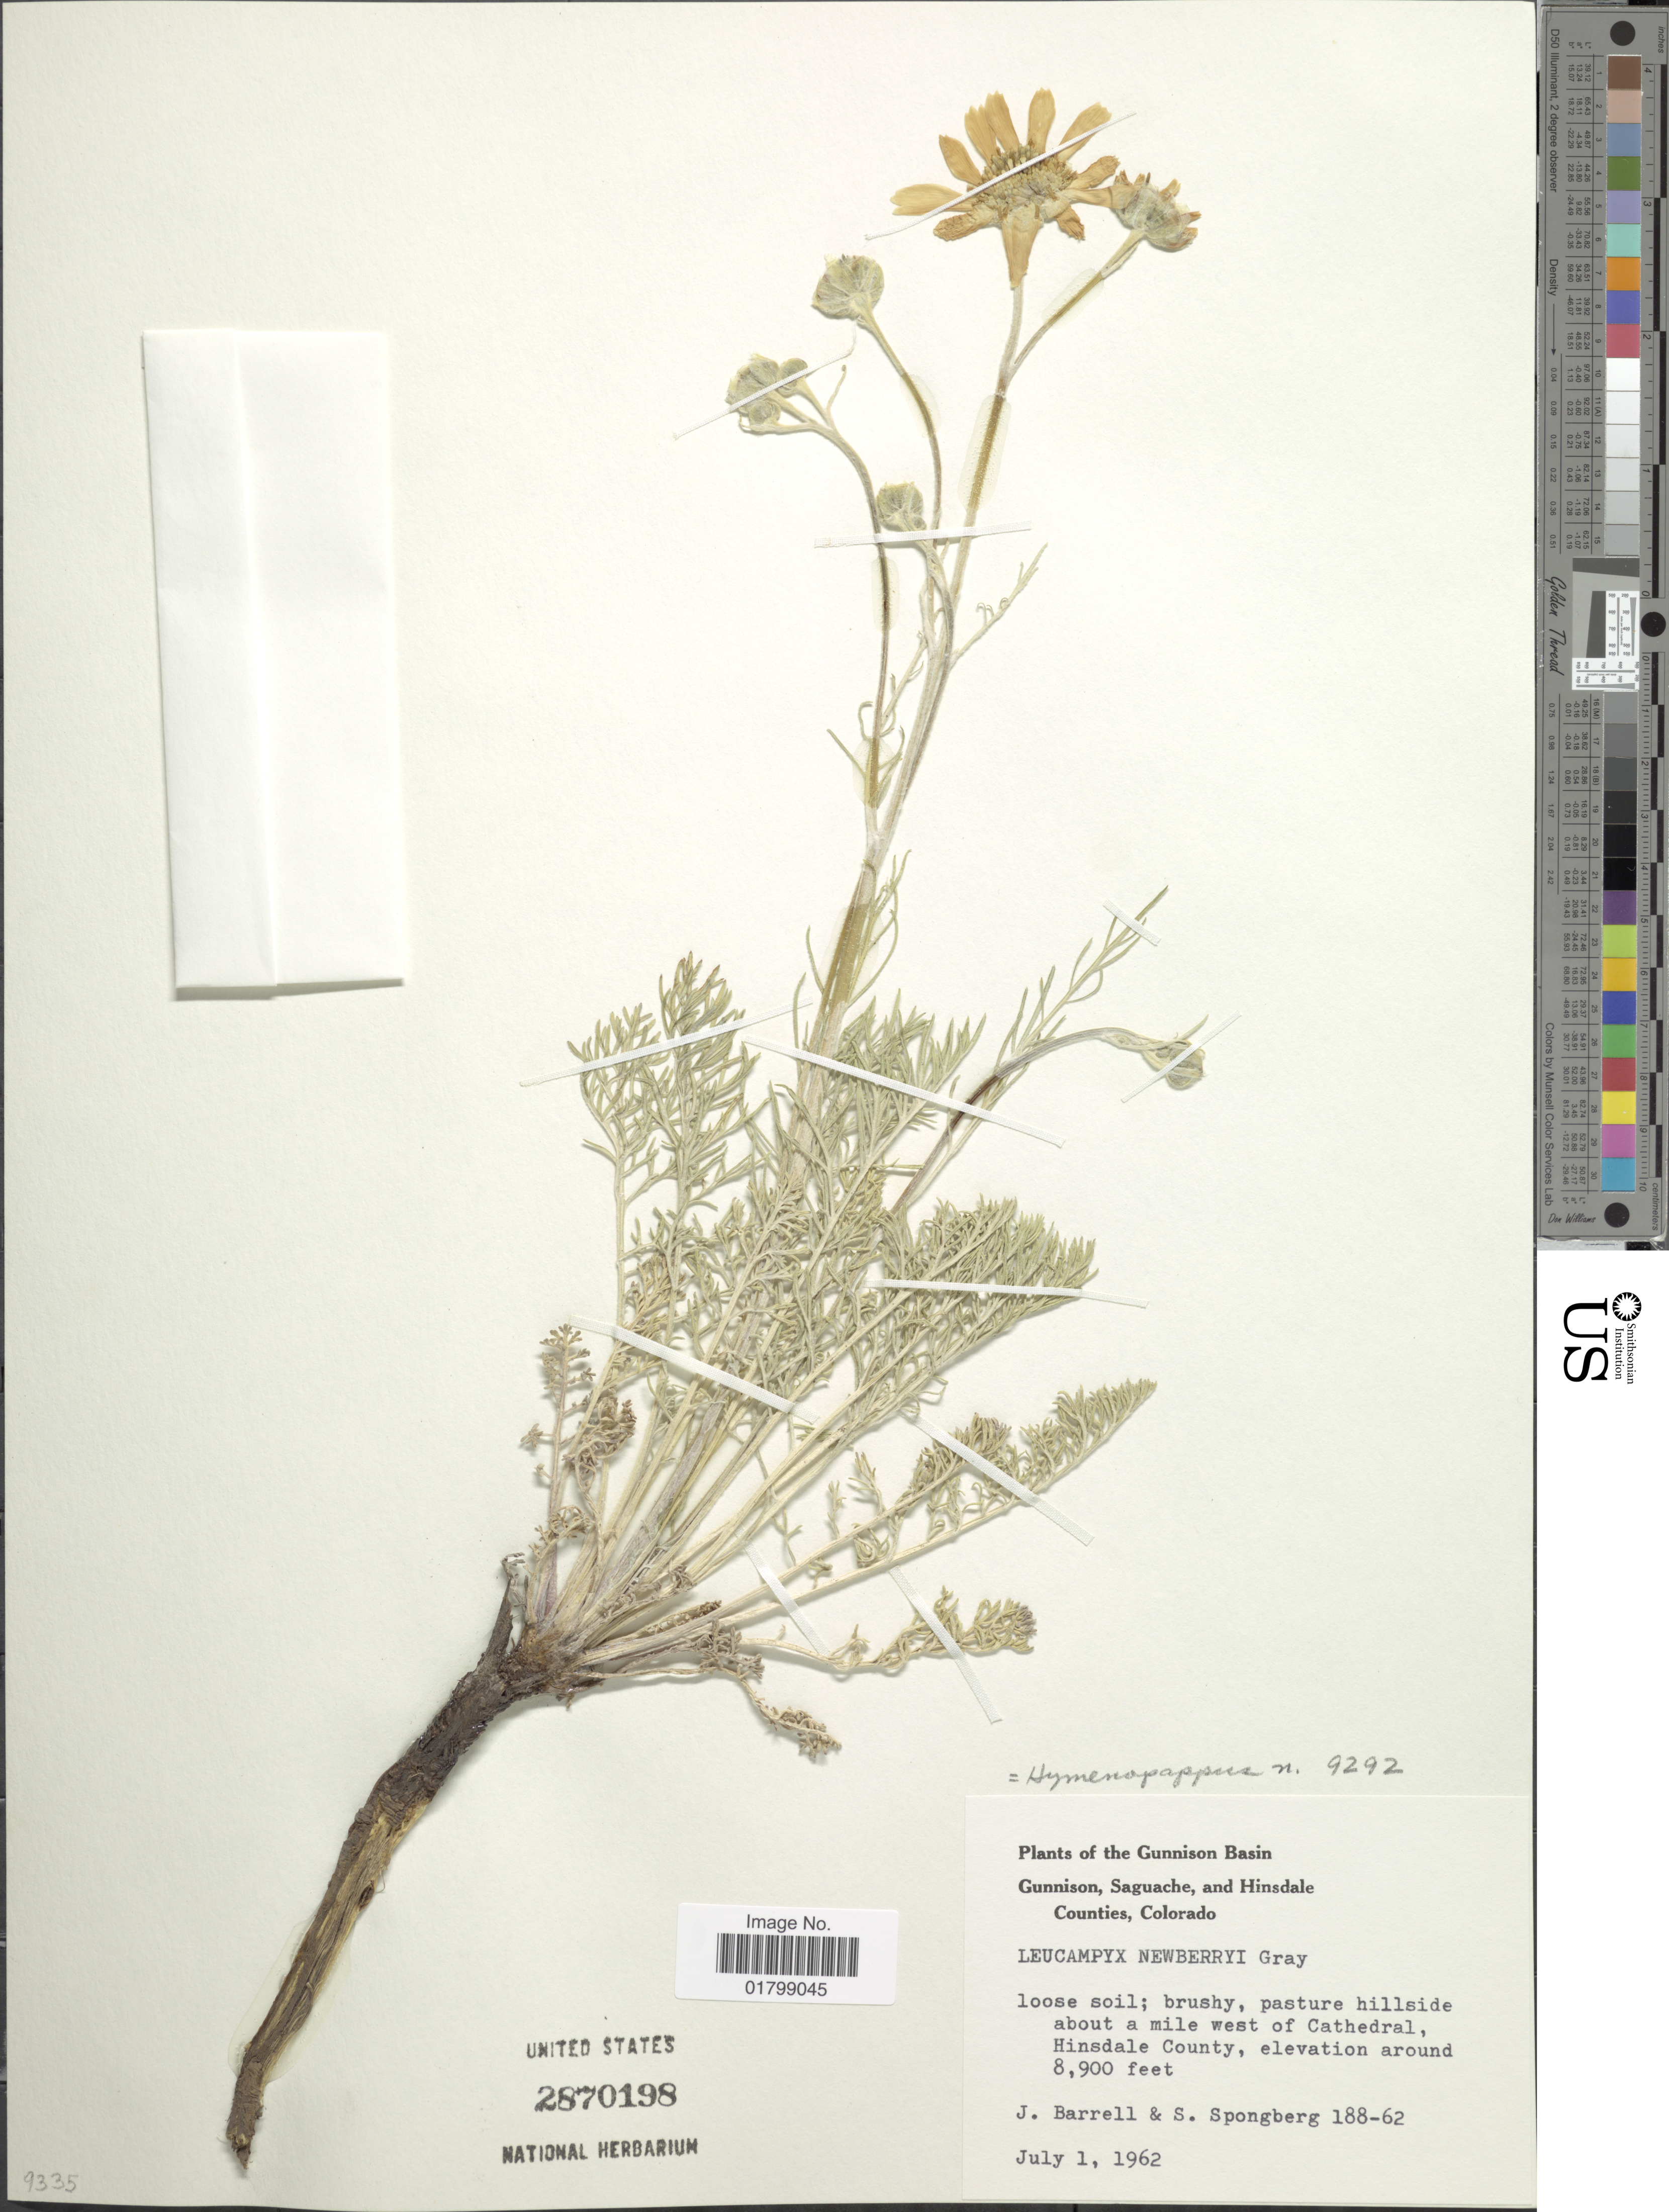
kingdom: Plantae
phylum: Tracheophyta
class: Magnoliopsida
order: Asterales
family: Asteraceae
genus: Hymenopappus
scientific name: Hymenopappus newberryi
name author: (D.D. Keck) B.L. Turner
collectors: J. Barrell & S. A.Spongberg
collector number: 188-62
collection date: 1962-07-01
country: United States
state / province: Colorado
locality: Gunnison Base, Gunnison, Saguache, and Hinsdale Counties, about a mile west of Cathedral, Hinsdale County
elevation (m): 2713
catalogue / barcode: US 2870198